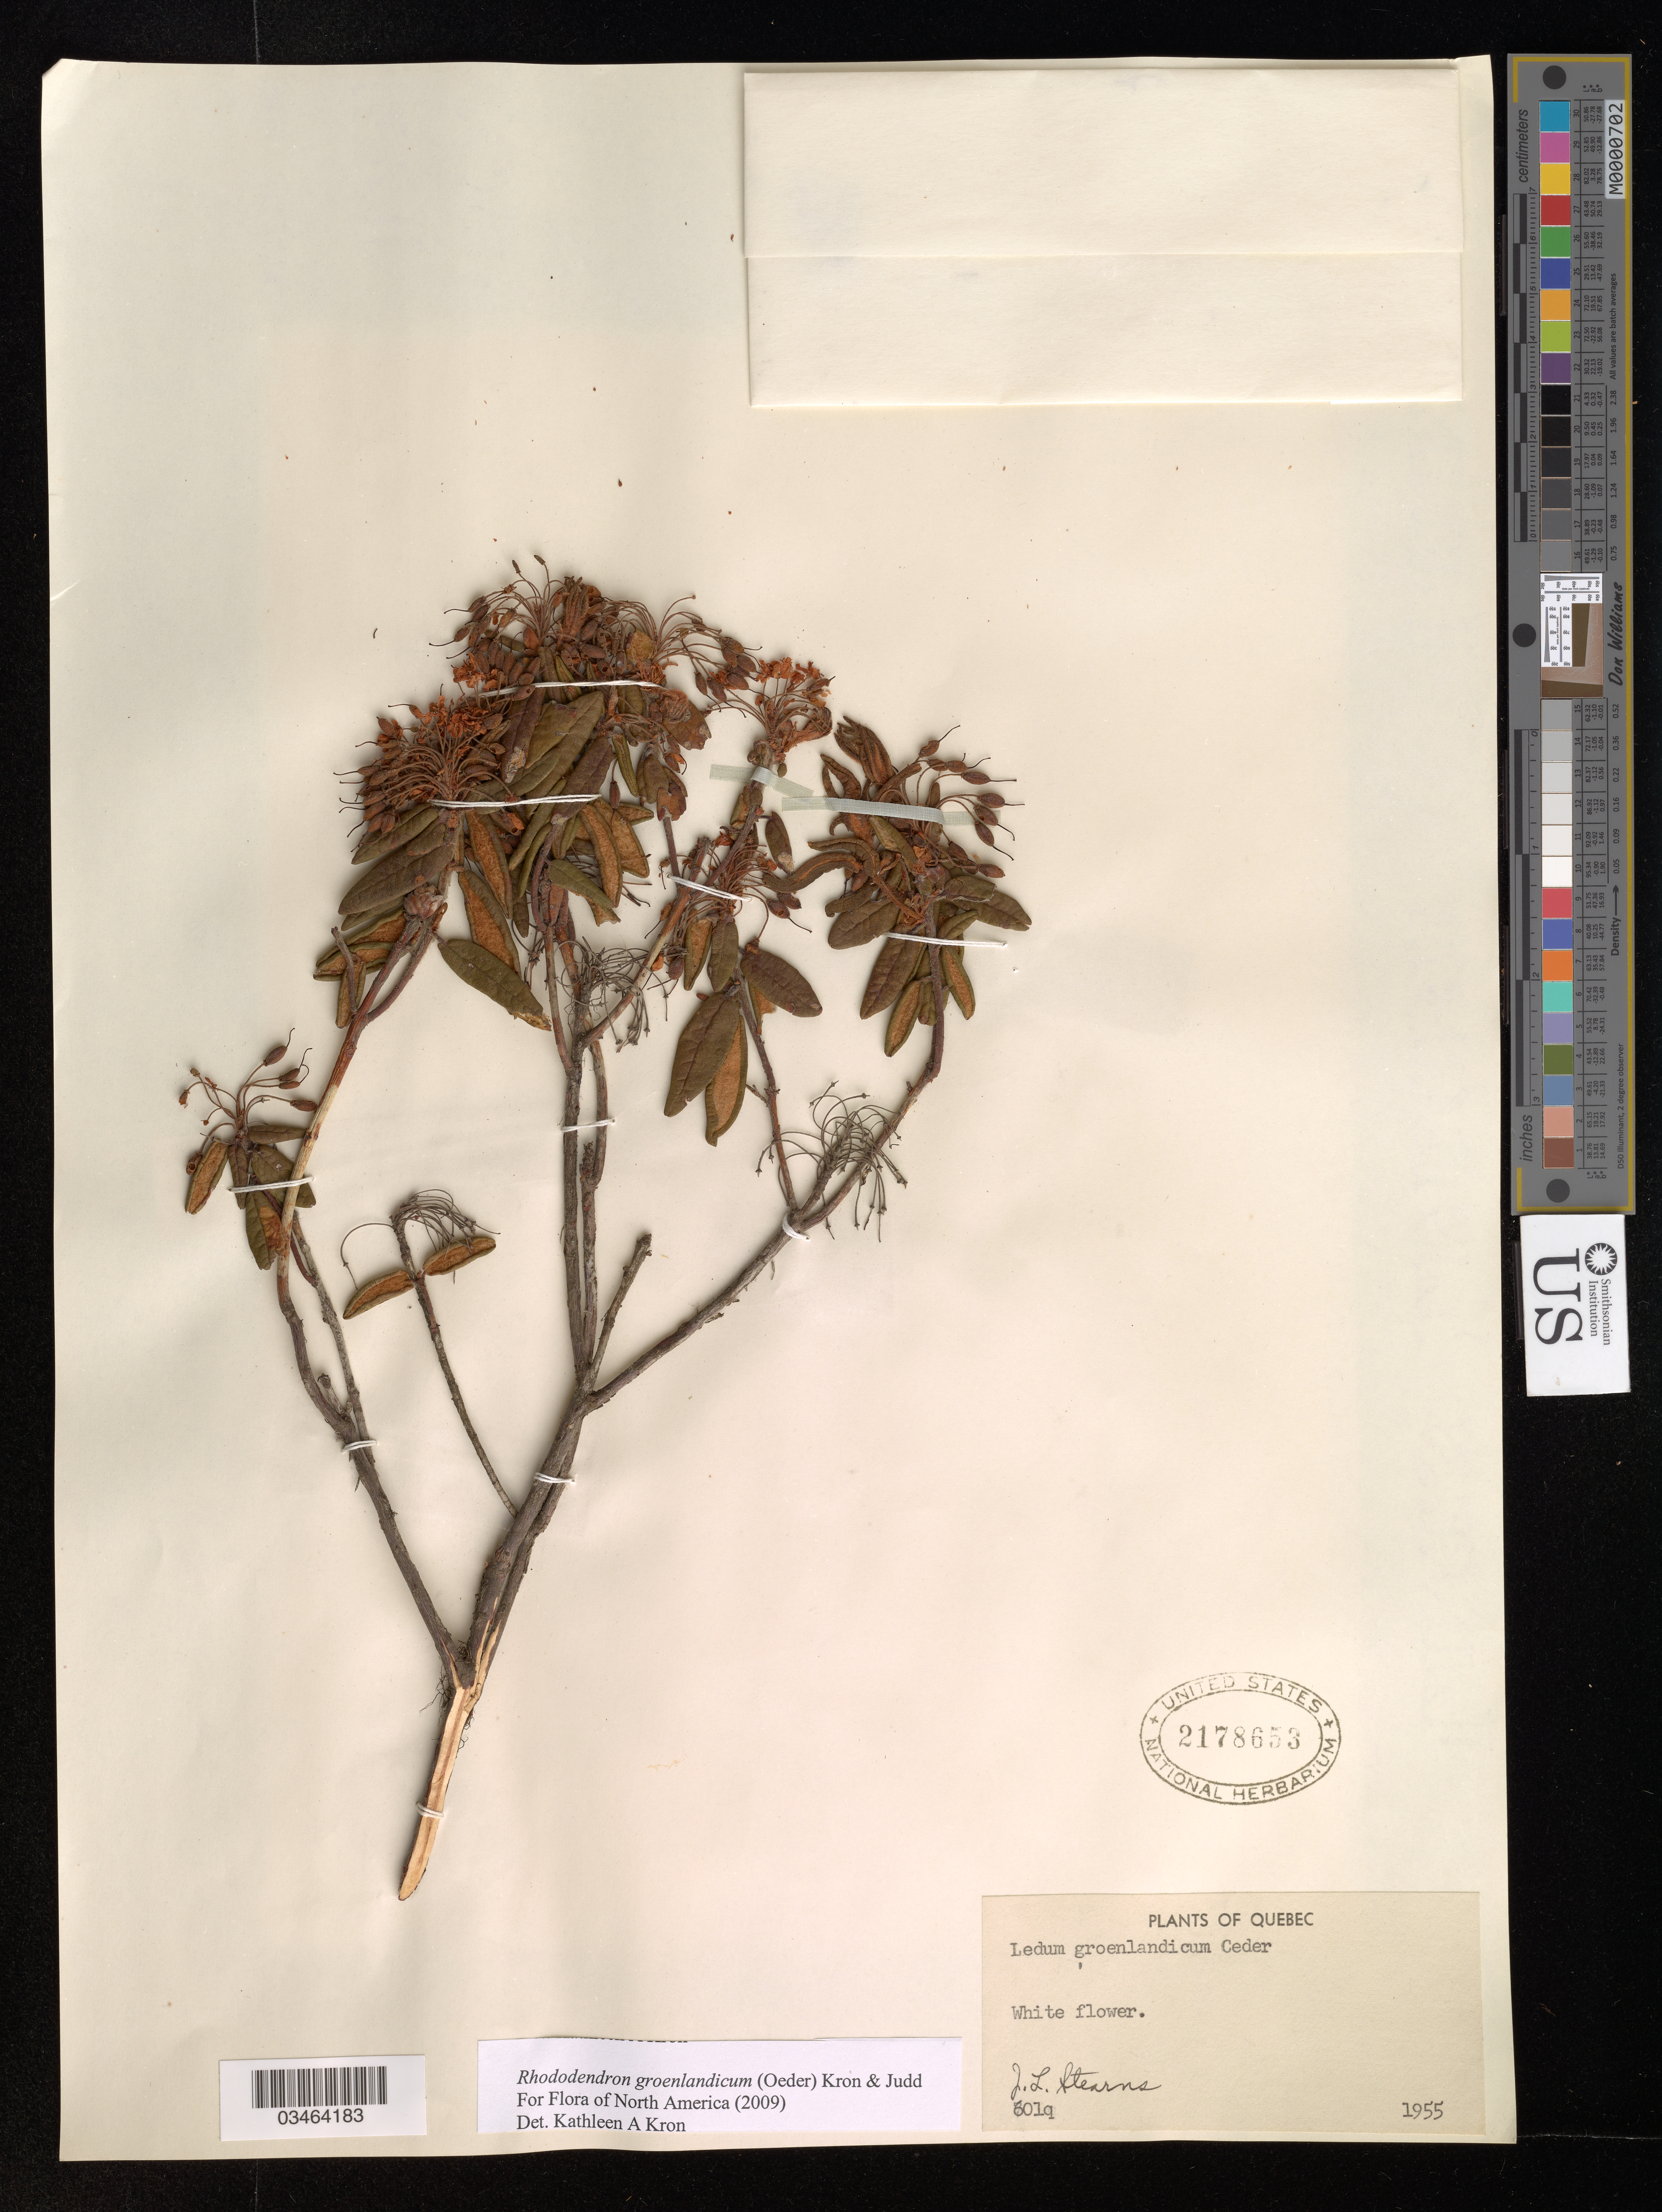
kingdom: Plantae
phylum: Tracheophyta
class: Magnoliopsida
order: Ericales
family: Ericaceae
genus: Rhododendron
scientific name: Rhododendron groenlandicum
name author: (Oeder) Kron & Judd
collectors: J. Stearns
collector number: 601q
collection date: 1955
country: Canada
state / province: Quebec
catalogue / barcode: US 2178653